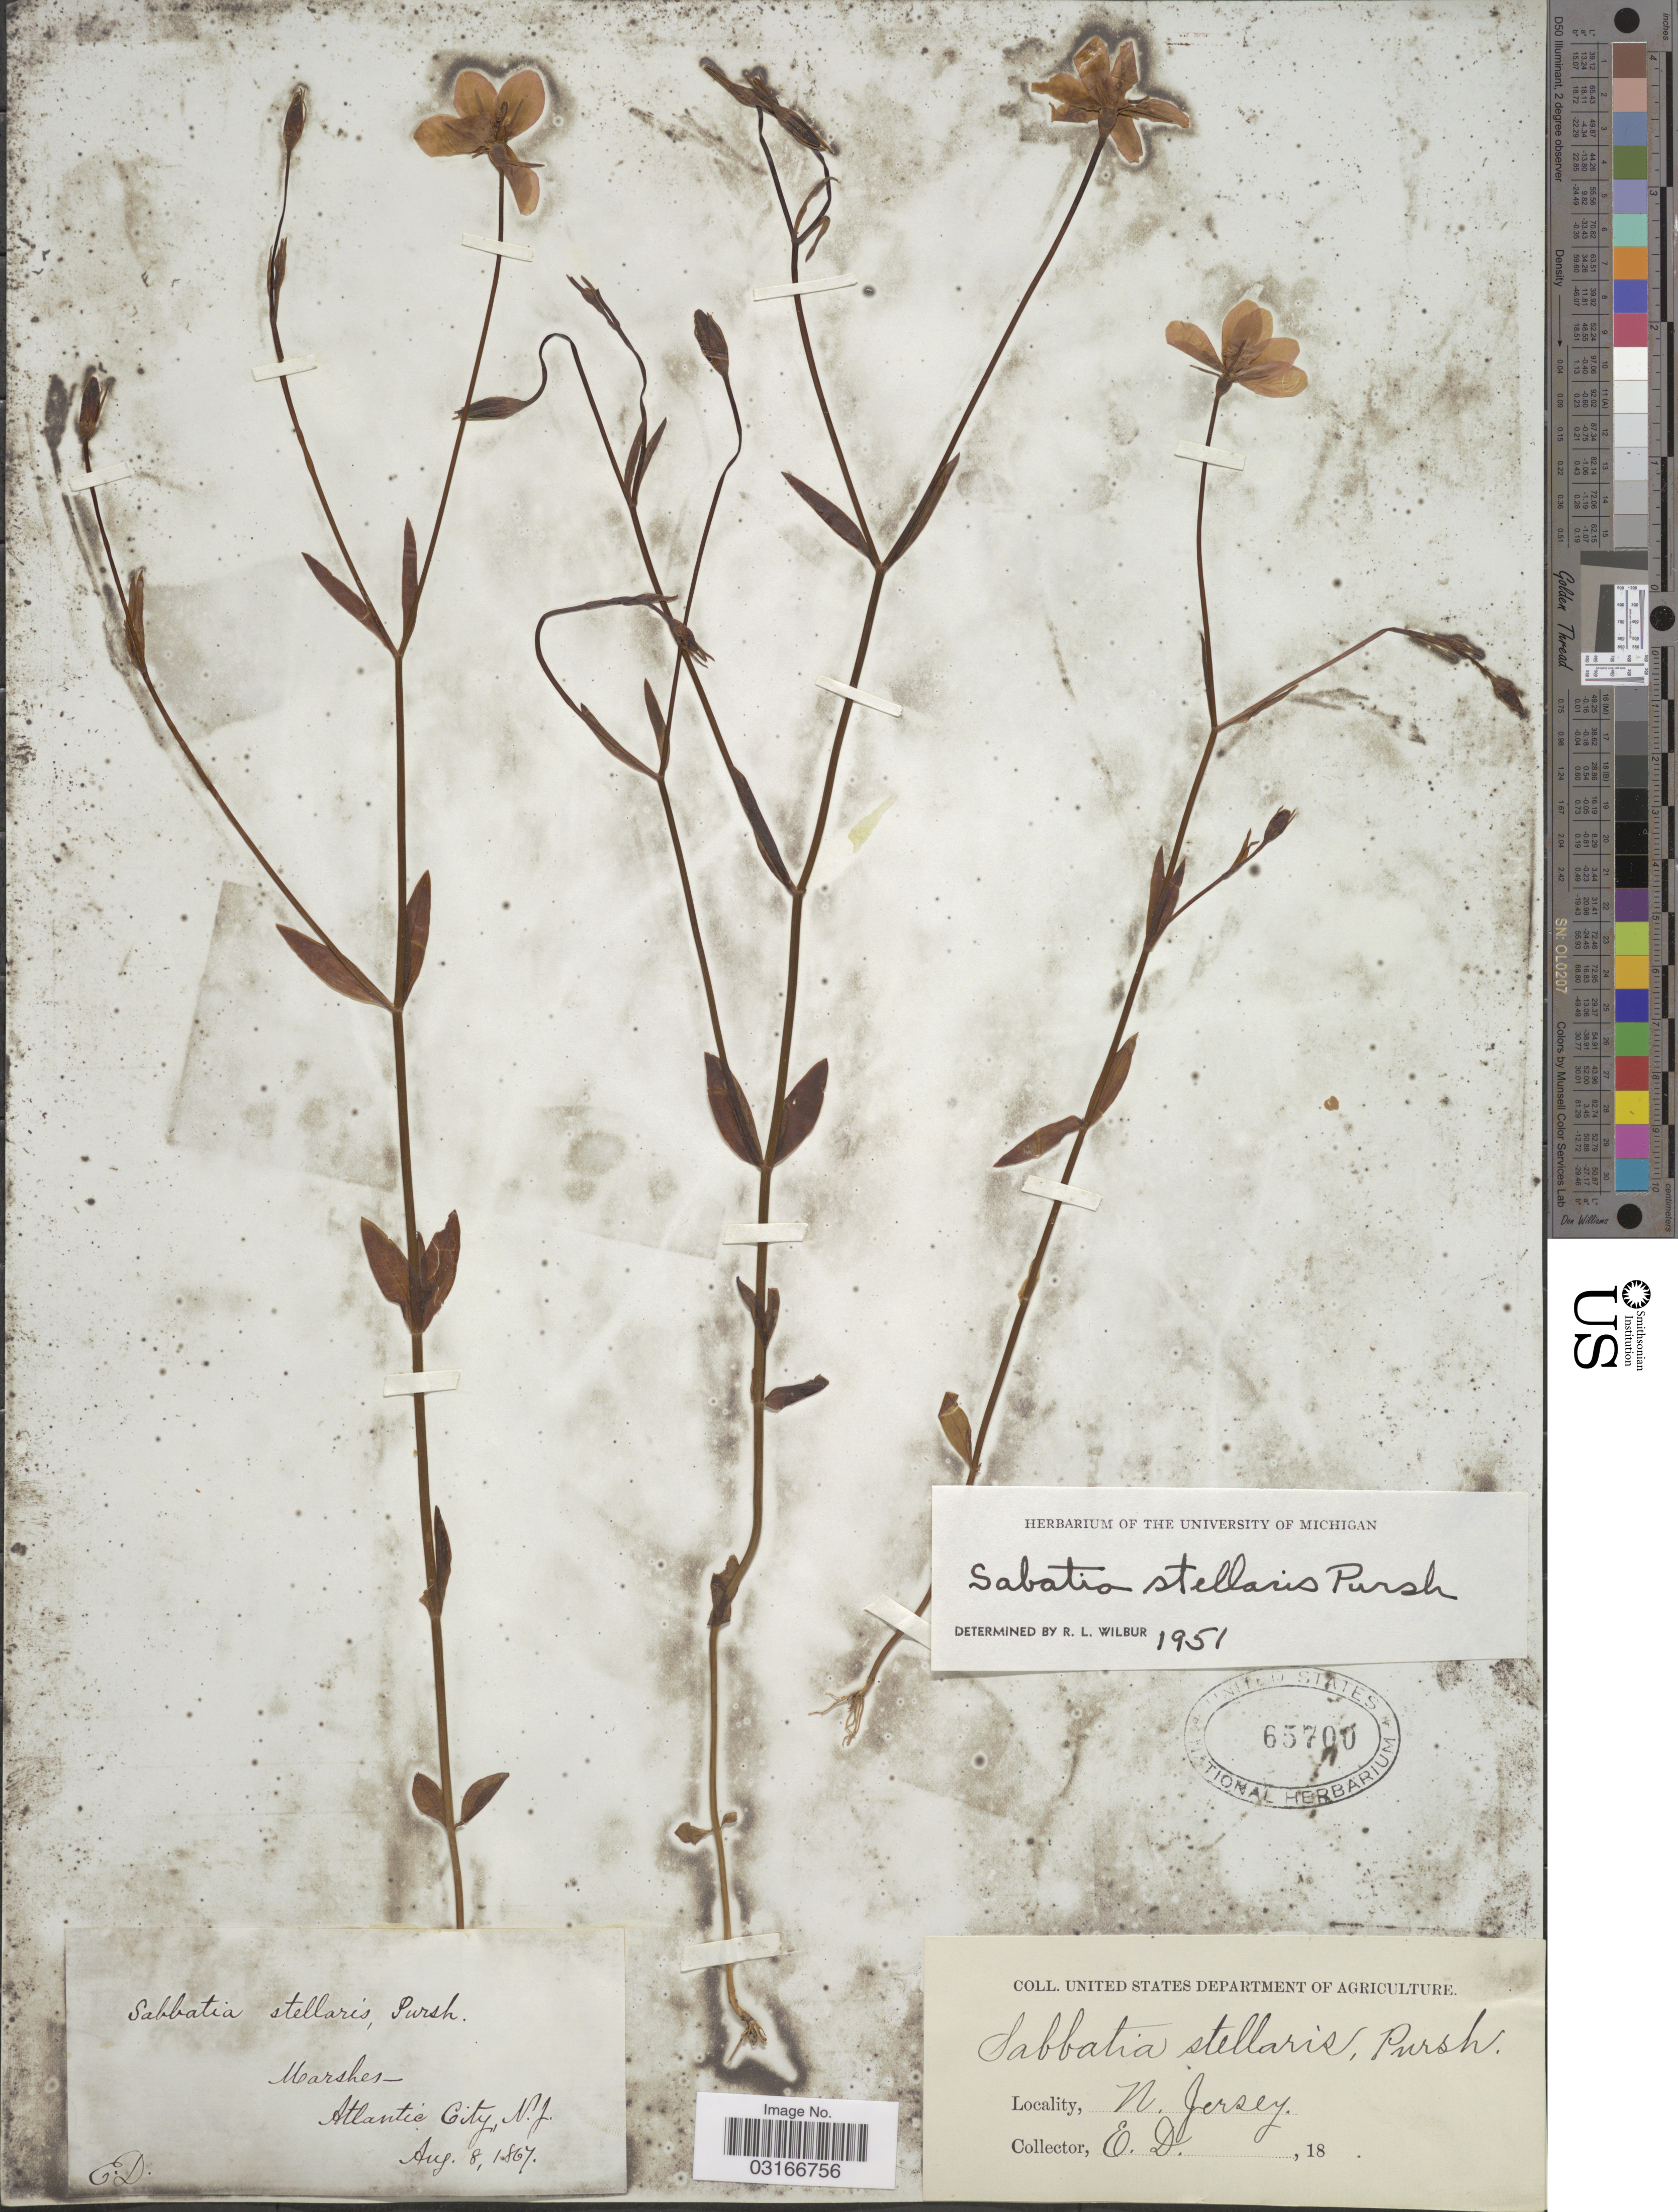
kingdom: Plantae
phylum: Tracheophyta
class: Magnoliopsida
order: Gentianales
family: Gentianaceae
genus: Sabatia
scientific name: Sabatia stellaris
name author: Pursh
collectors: E. D.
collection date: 1867-08-08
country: United States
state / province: New Jersey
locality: Marshes. Atlantic City, N. J.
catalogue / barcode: US 65700